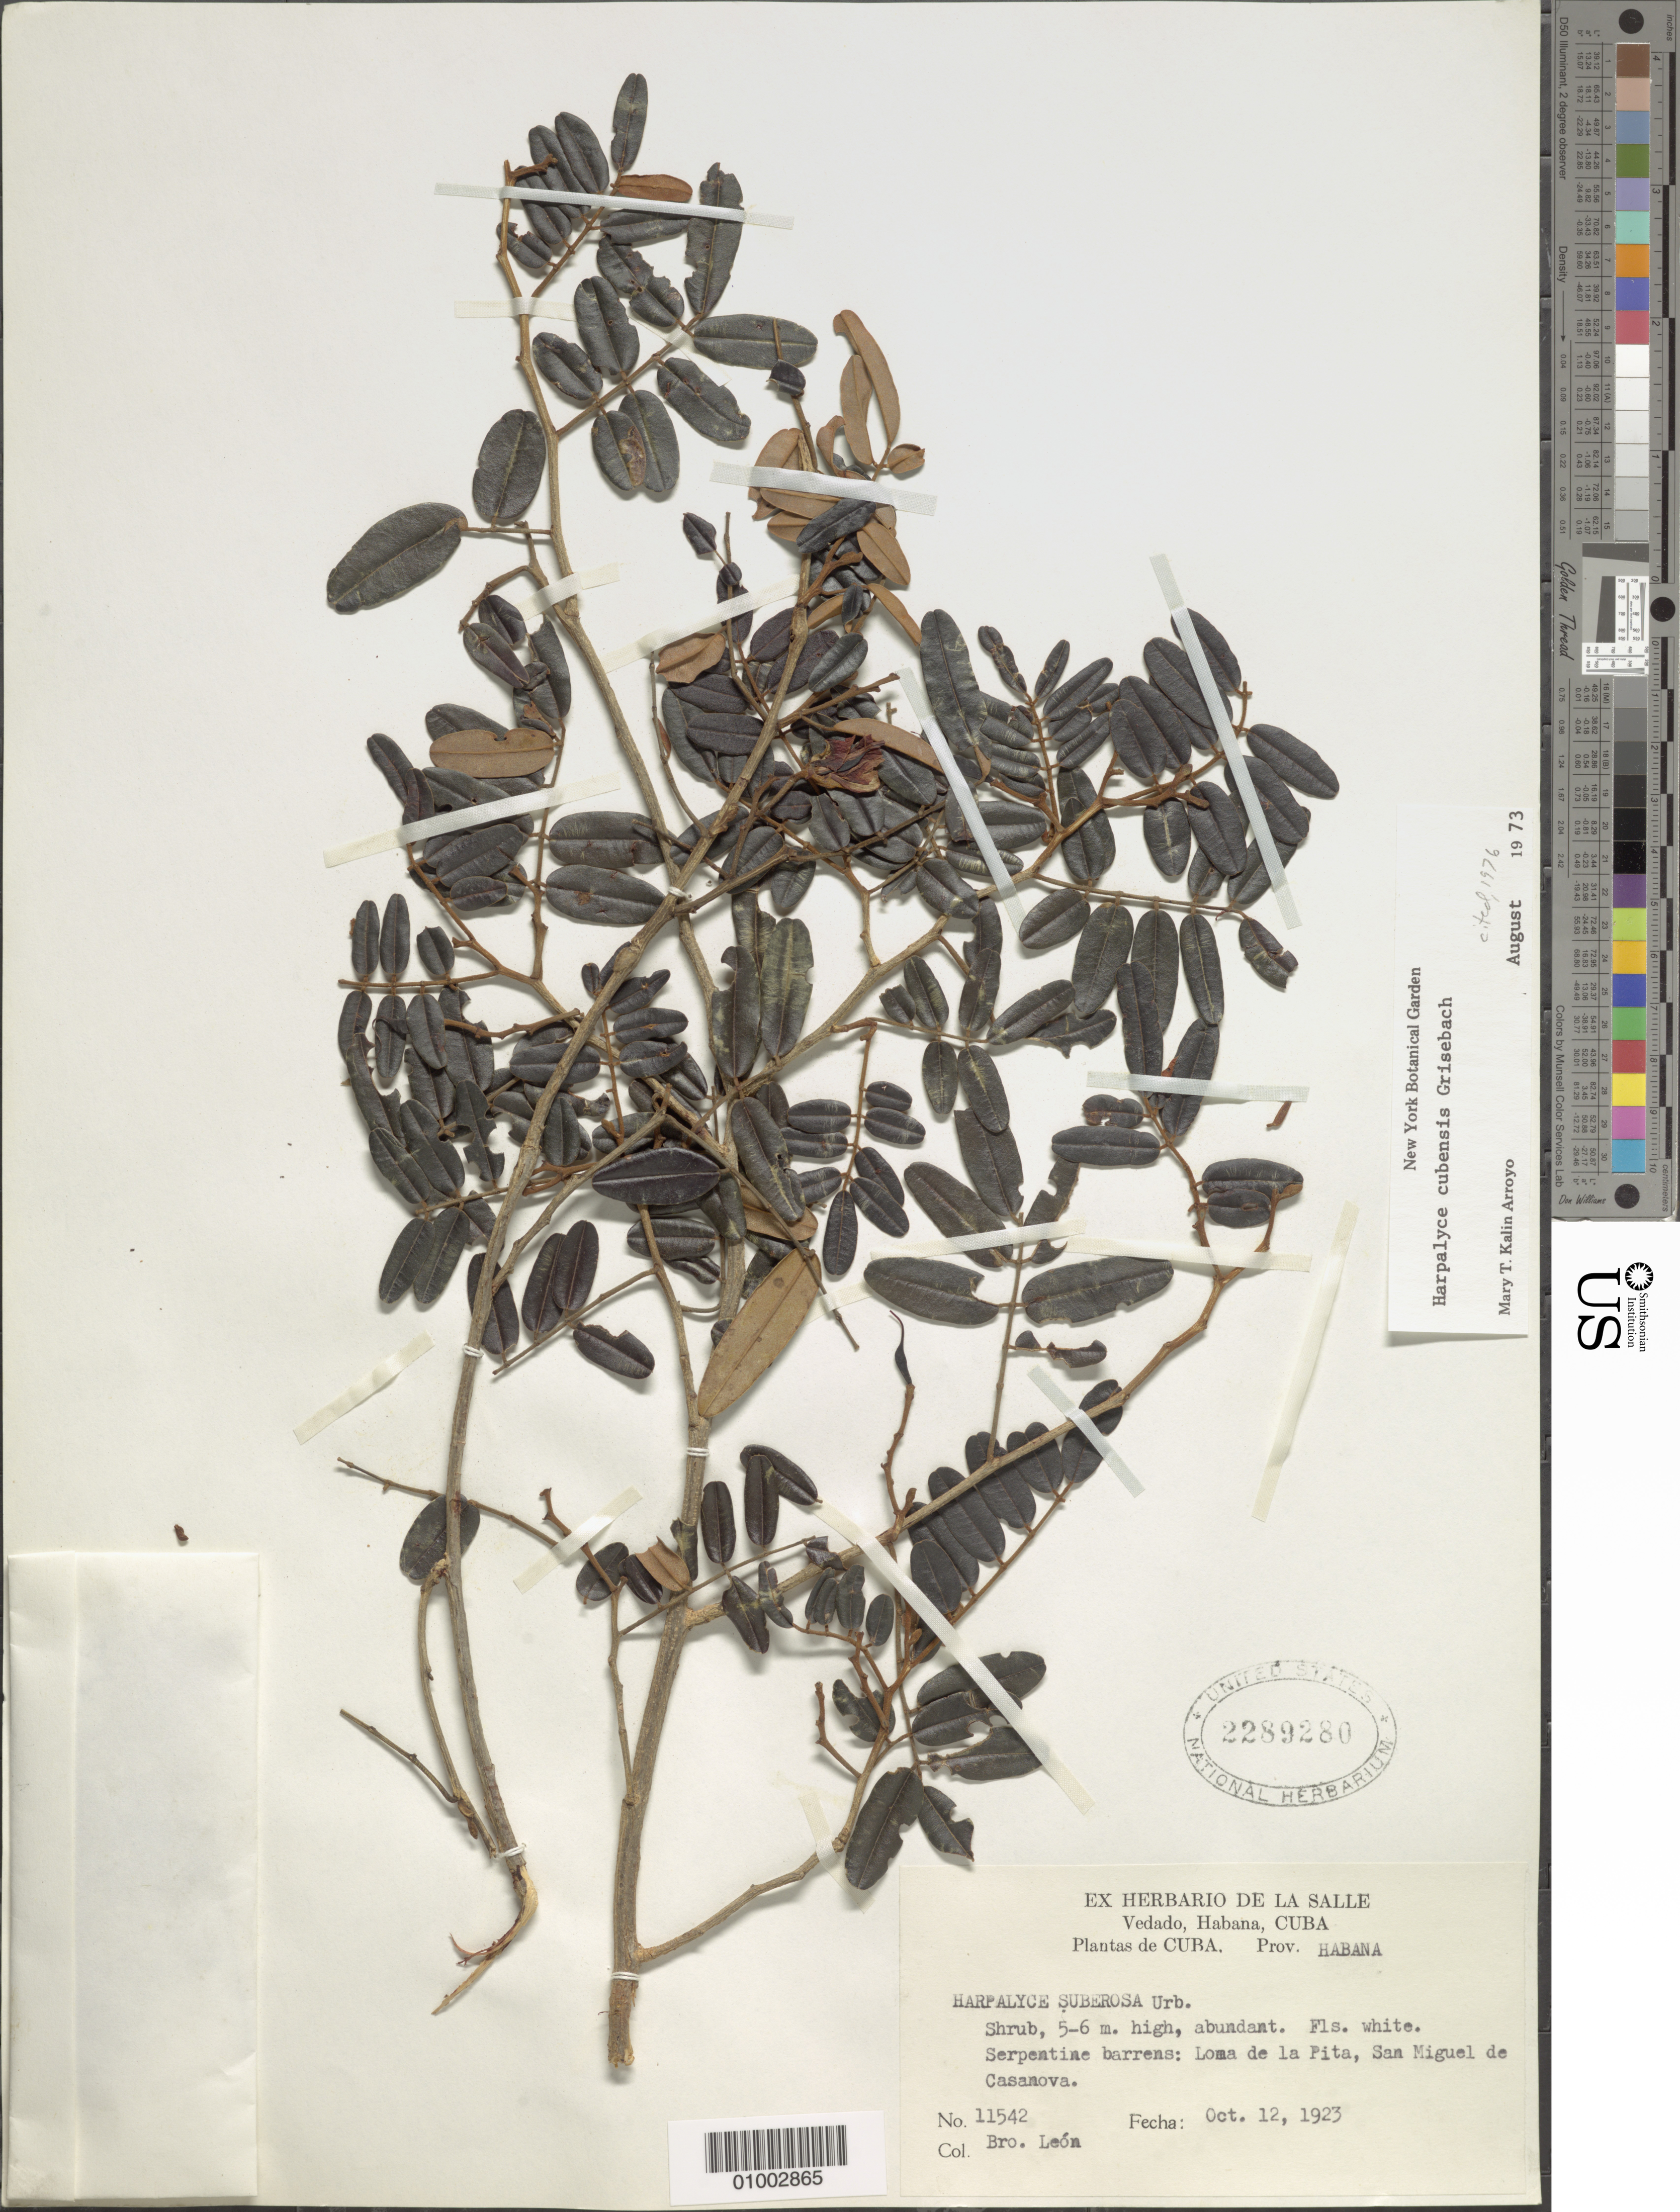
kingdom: Plantae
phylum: Tracheophyta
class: Magnoliopsida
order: Fabales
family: Fabaceae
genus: Harpalyce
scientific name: Harpalyce cubensis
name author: Griseb.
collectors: Bro. León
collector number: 11542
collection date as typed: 12 Oct 1923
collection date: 1923-10-12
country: Cuba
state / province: La Habana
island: Cuba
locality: Serpentine barrens, Loma de la Pita, San Miguel de Casanova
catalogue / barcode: US 2289280